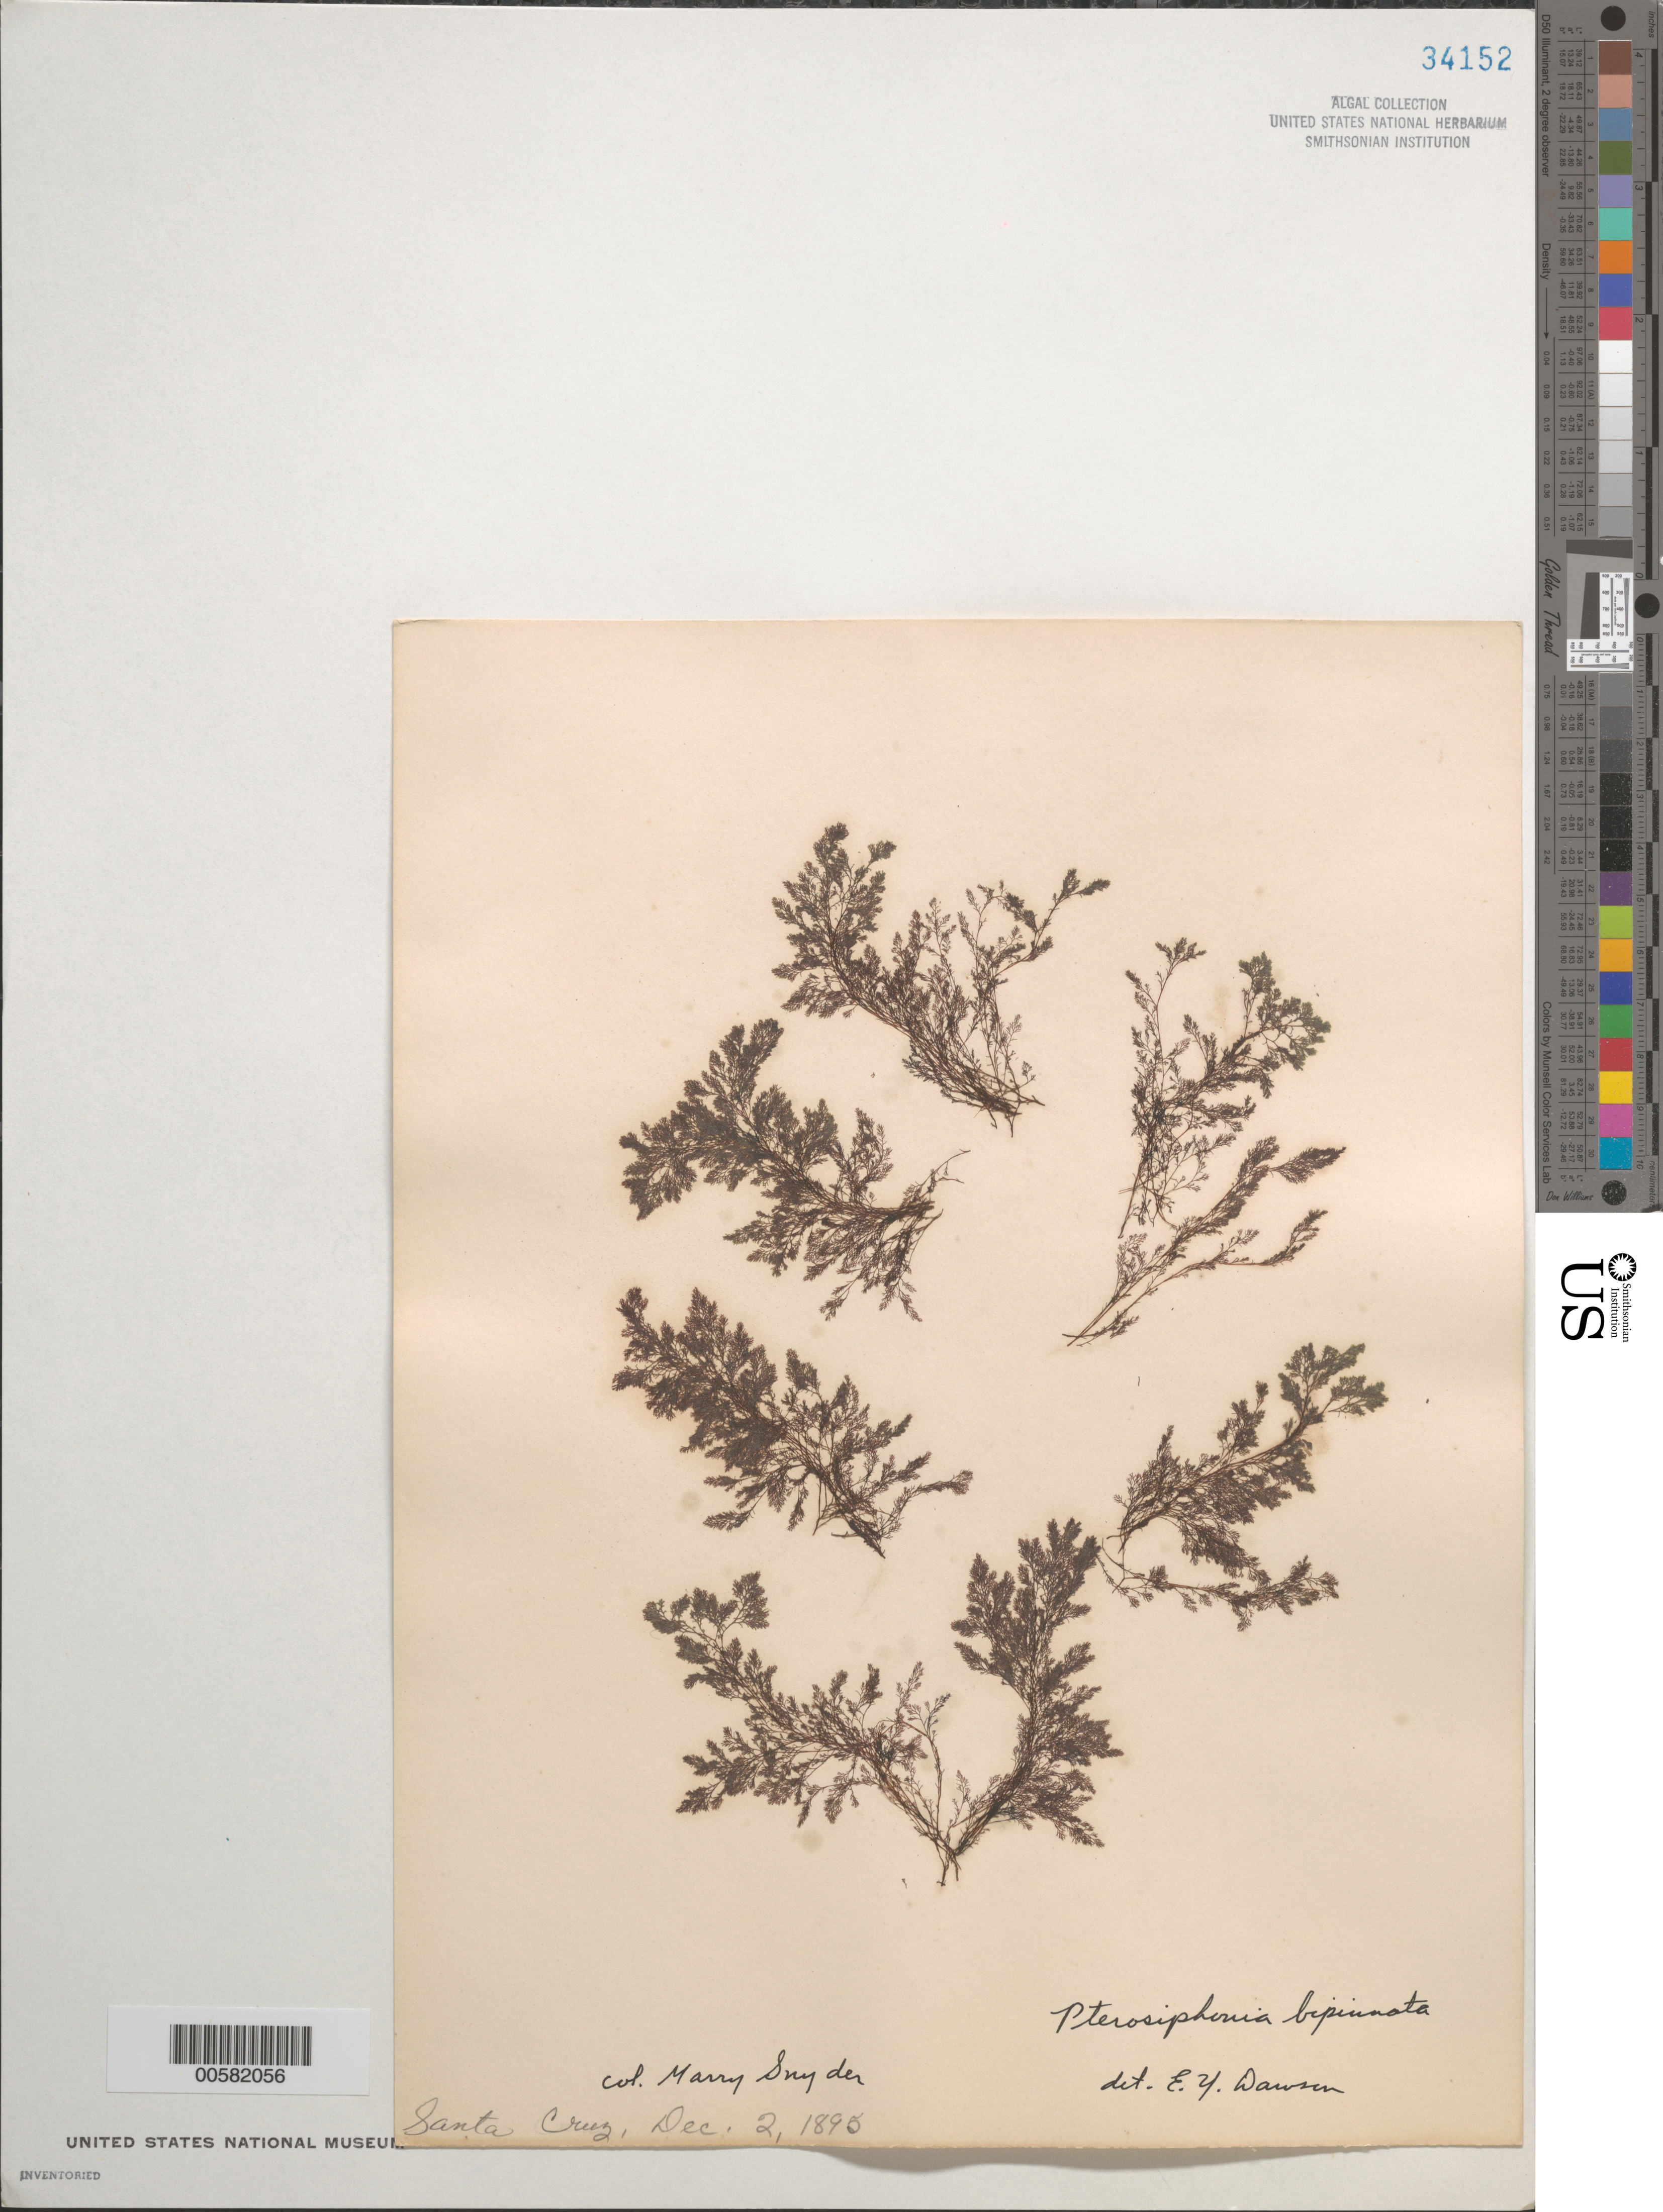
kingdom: Plantae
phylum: Rhodophyta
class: Florideophyceae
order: Ceramiales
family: Rhodomelaceae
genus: Savoiea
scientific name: Savoiea bipinnata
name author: (Postels & Rupr.) M.J. Wynne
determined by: Algae name updating Project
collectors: M. Snyder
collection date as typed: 02 Dec 1895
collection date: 1895-12-02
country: United States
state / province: California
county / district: Santa Cruz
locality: Santa Cruz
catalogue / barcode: US 34152